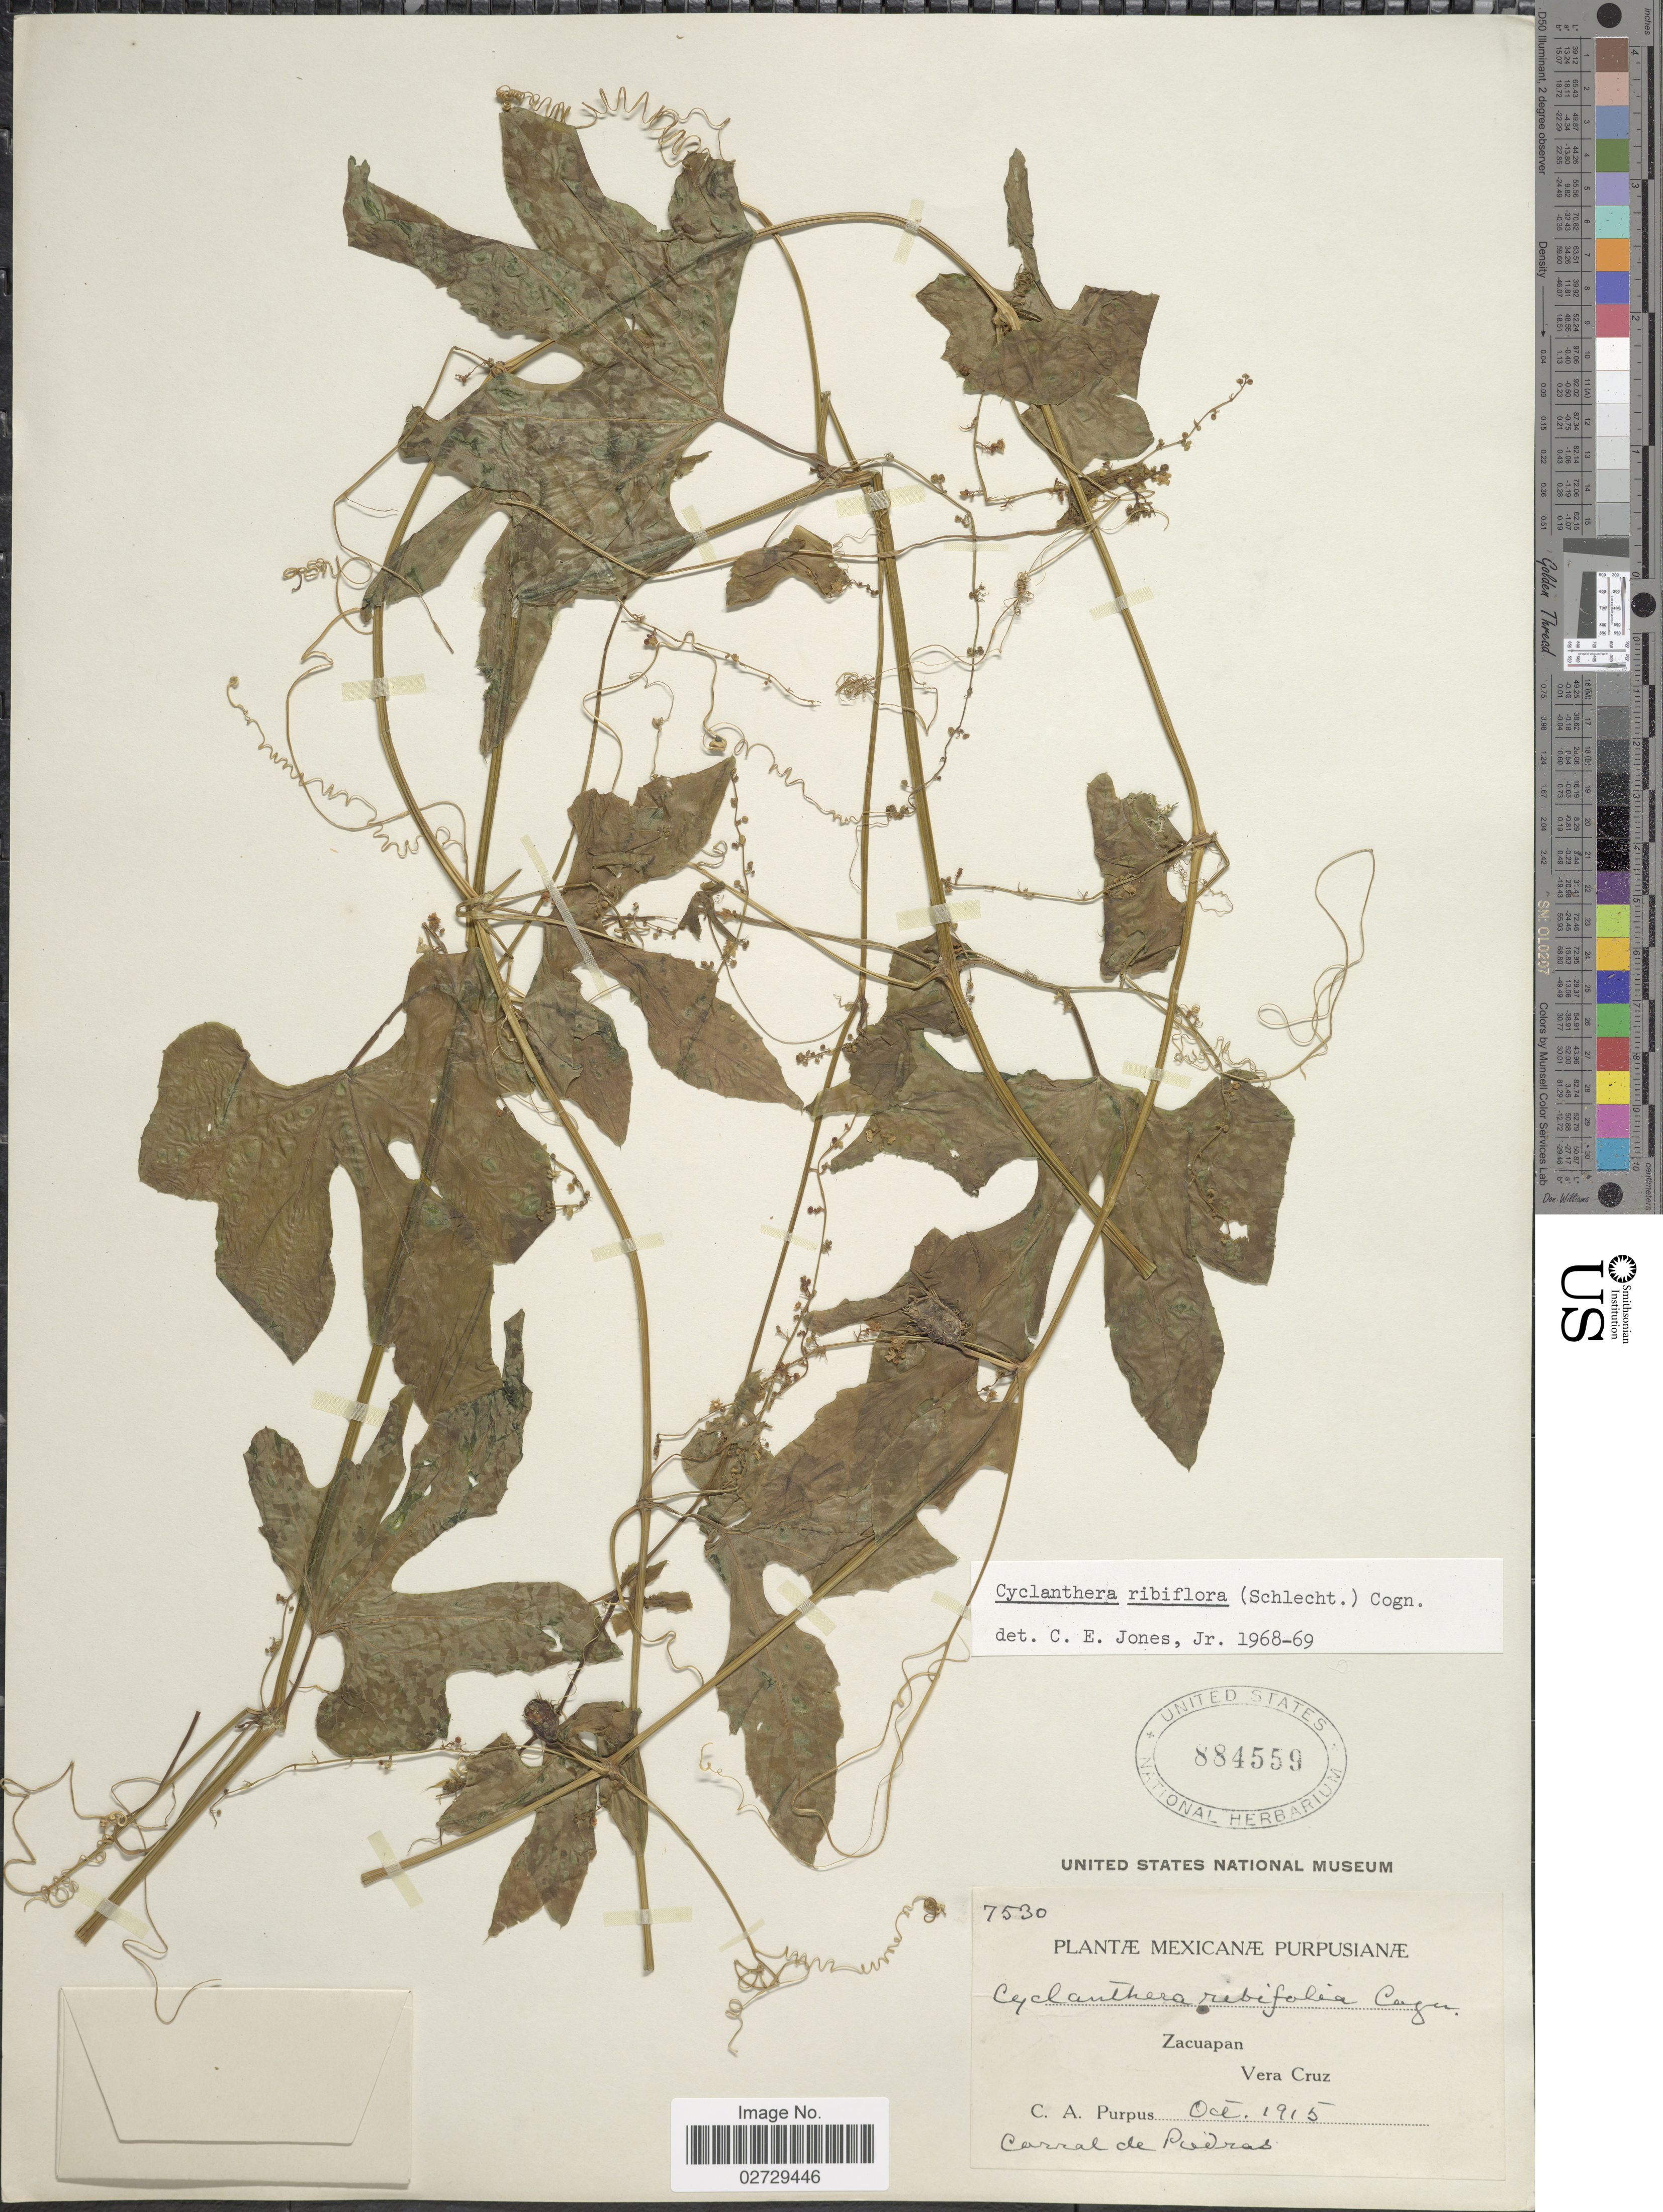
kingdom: Plantae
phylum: Tracheophyta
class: Magnoliopsida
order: Cucurbitales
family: Cucurbitaceae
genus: Cyclanthera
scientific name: Cyclanthera ribiflora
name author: (Schltdl.) Cogn.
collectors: C. A. Purpus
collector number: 7530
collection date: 1915-10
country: Mexico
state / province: Veracruz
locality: Zacuapan. Vera Cruz. Carral de Piedras.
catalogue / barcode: US 884559